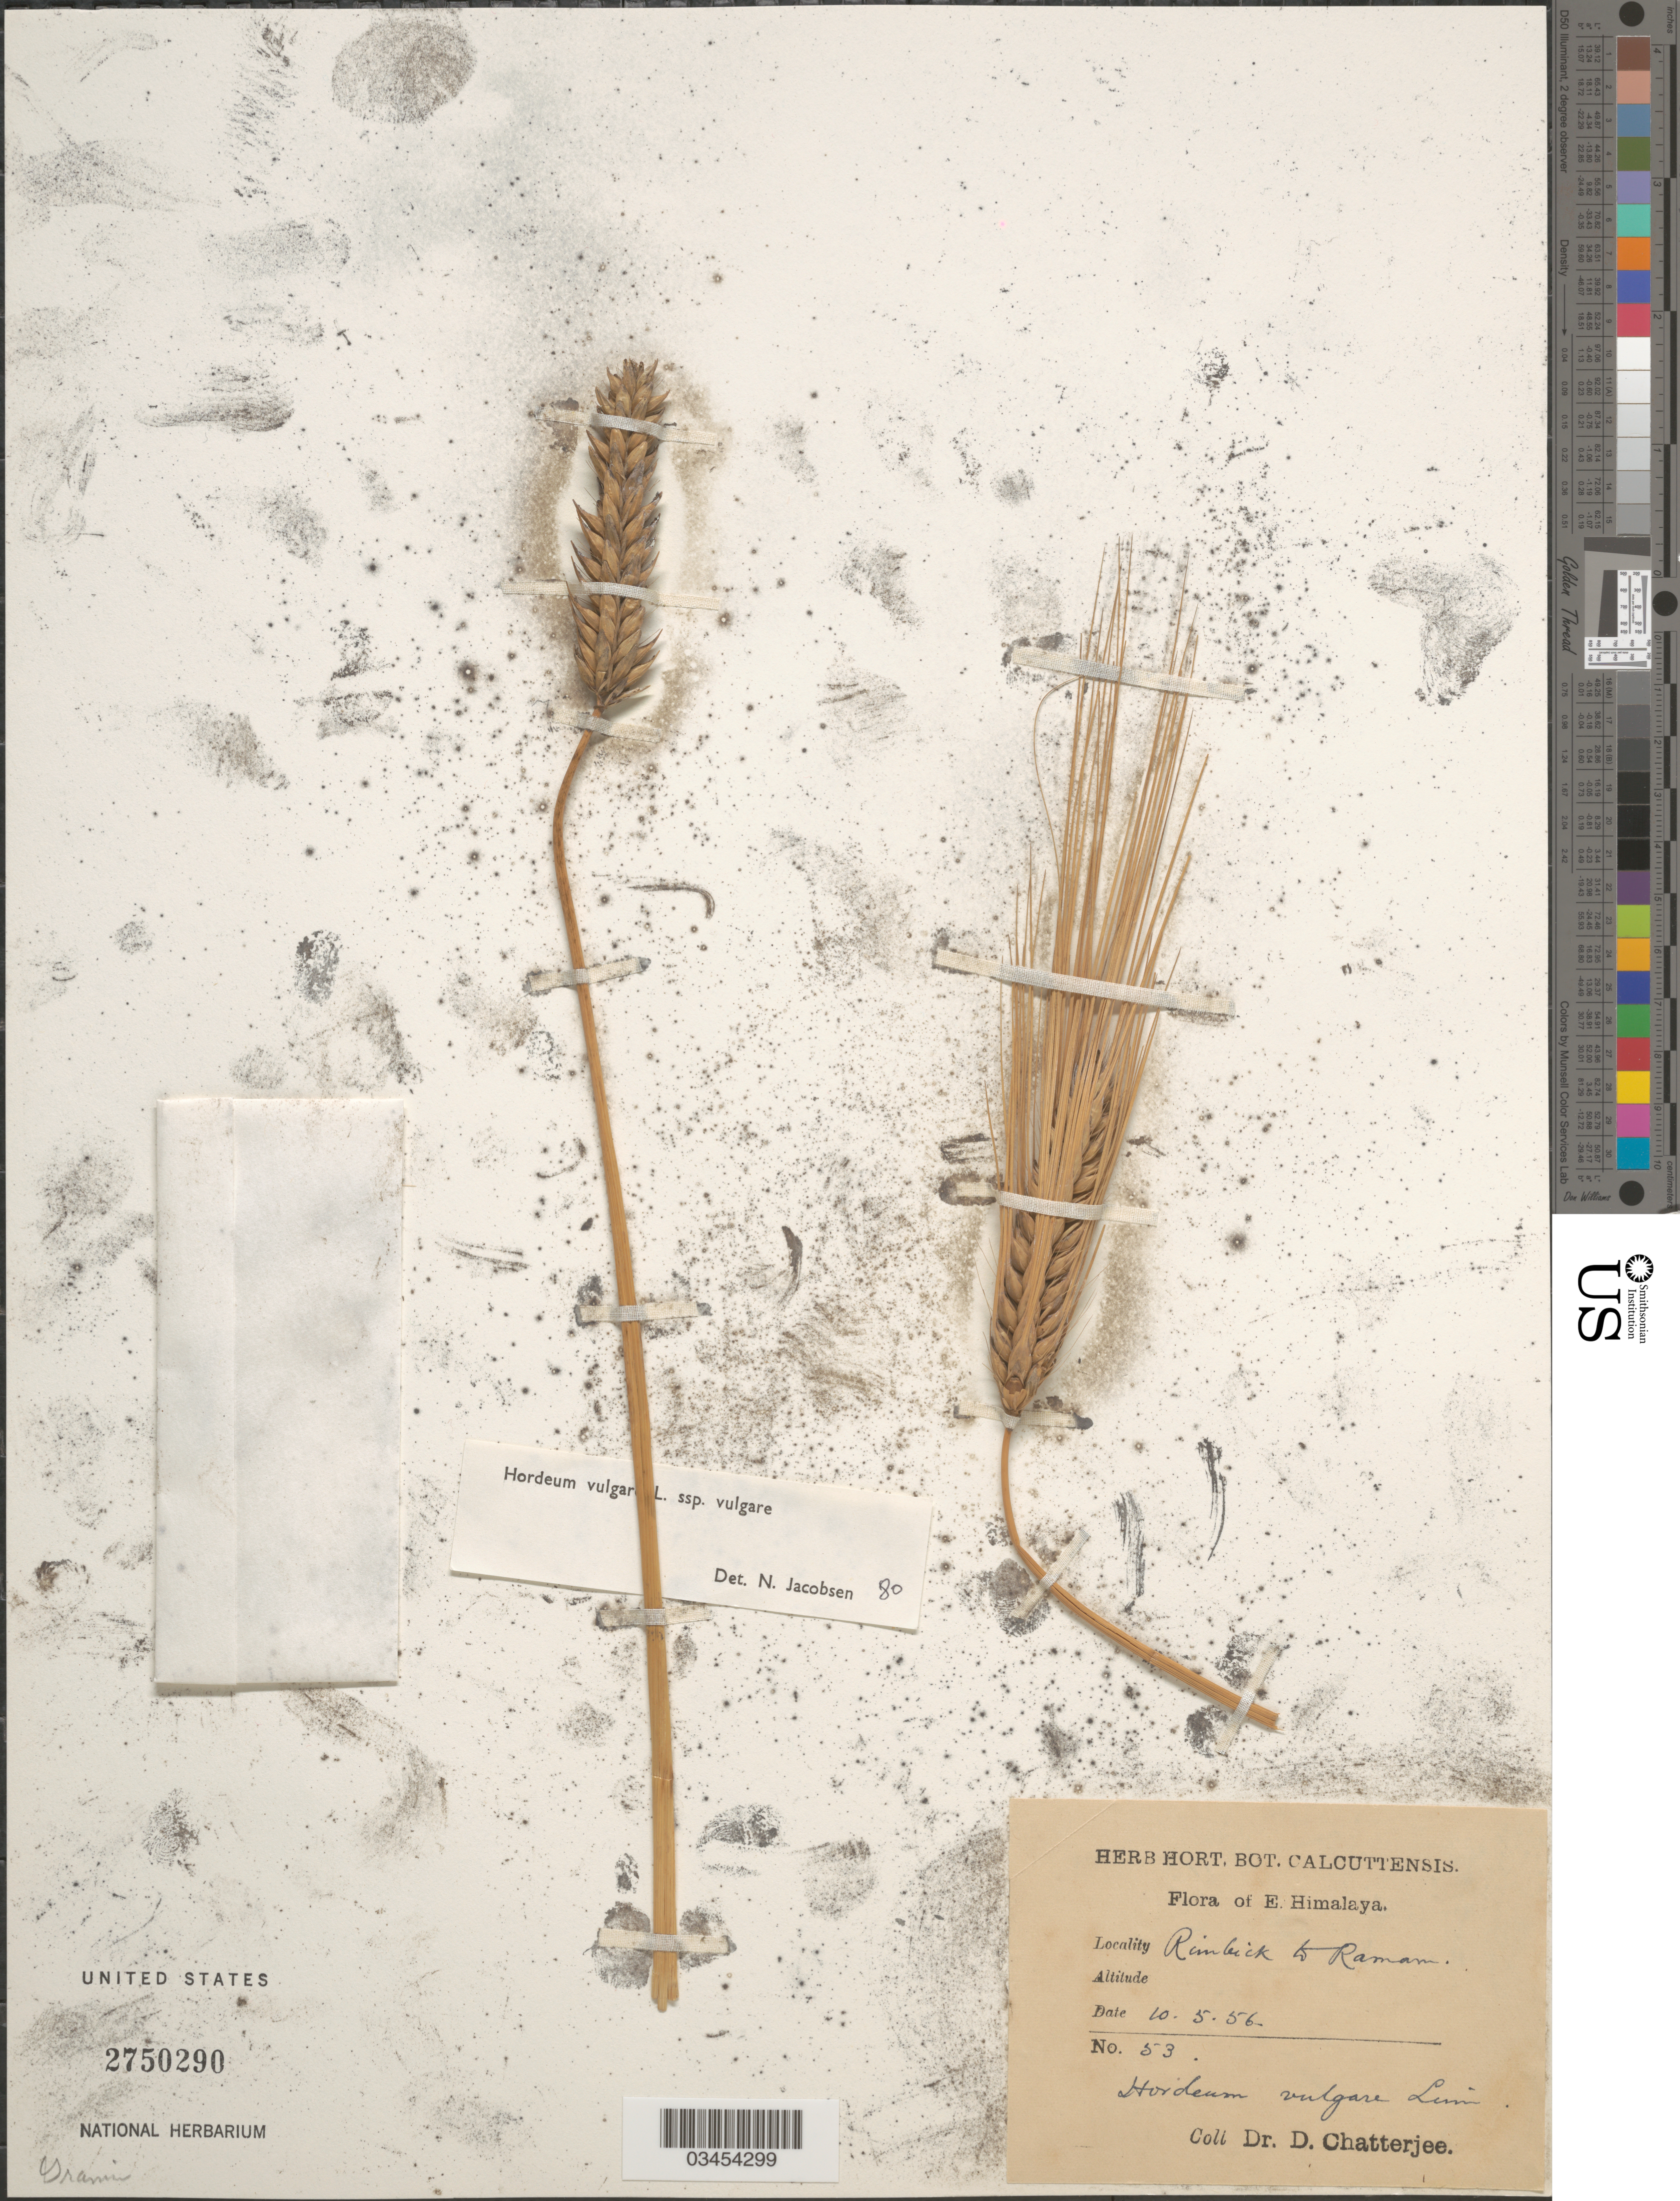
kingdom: Plantae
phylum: Tracheophyta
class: Liliopsida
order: Poales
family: Poaceae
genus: Hordeum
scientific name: Hordeum vulgare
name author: L.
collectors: D. Chatterjee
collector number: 53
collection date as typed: Transcribed d/m/y: 10/5/56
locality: E. Himalaya. Rimbick to Ramam.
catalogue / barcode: US 2750290